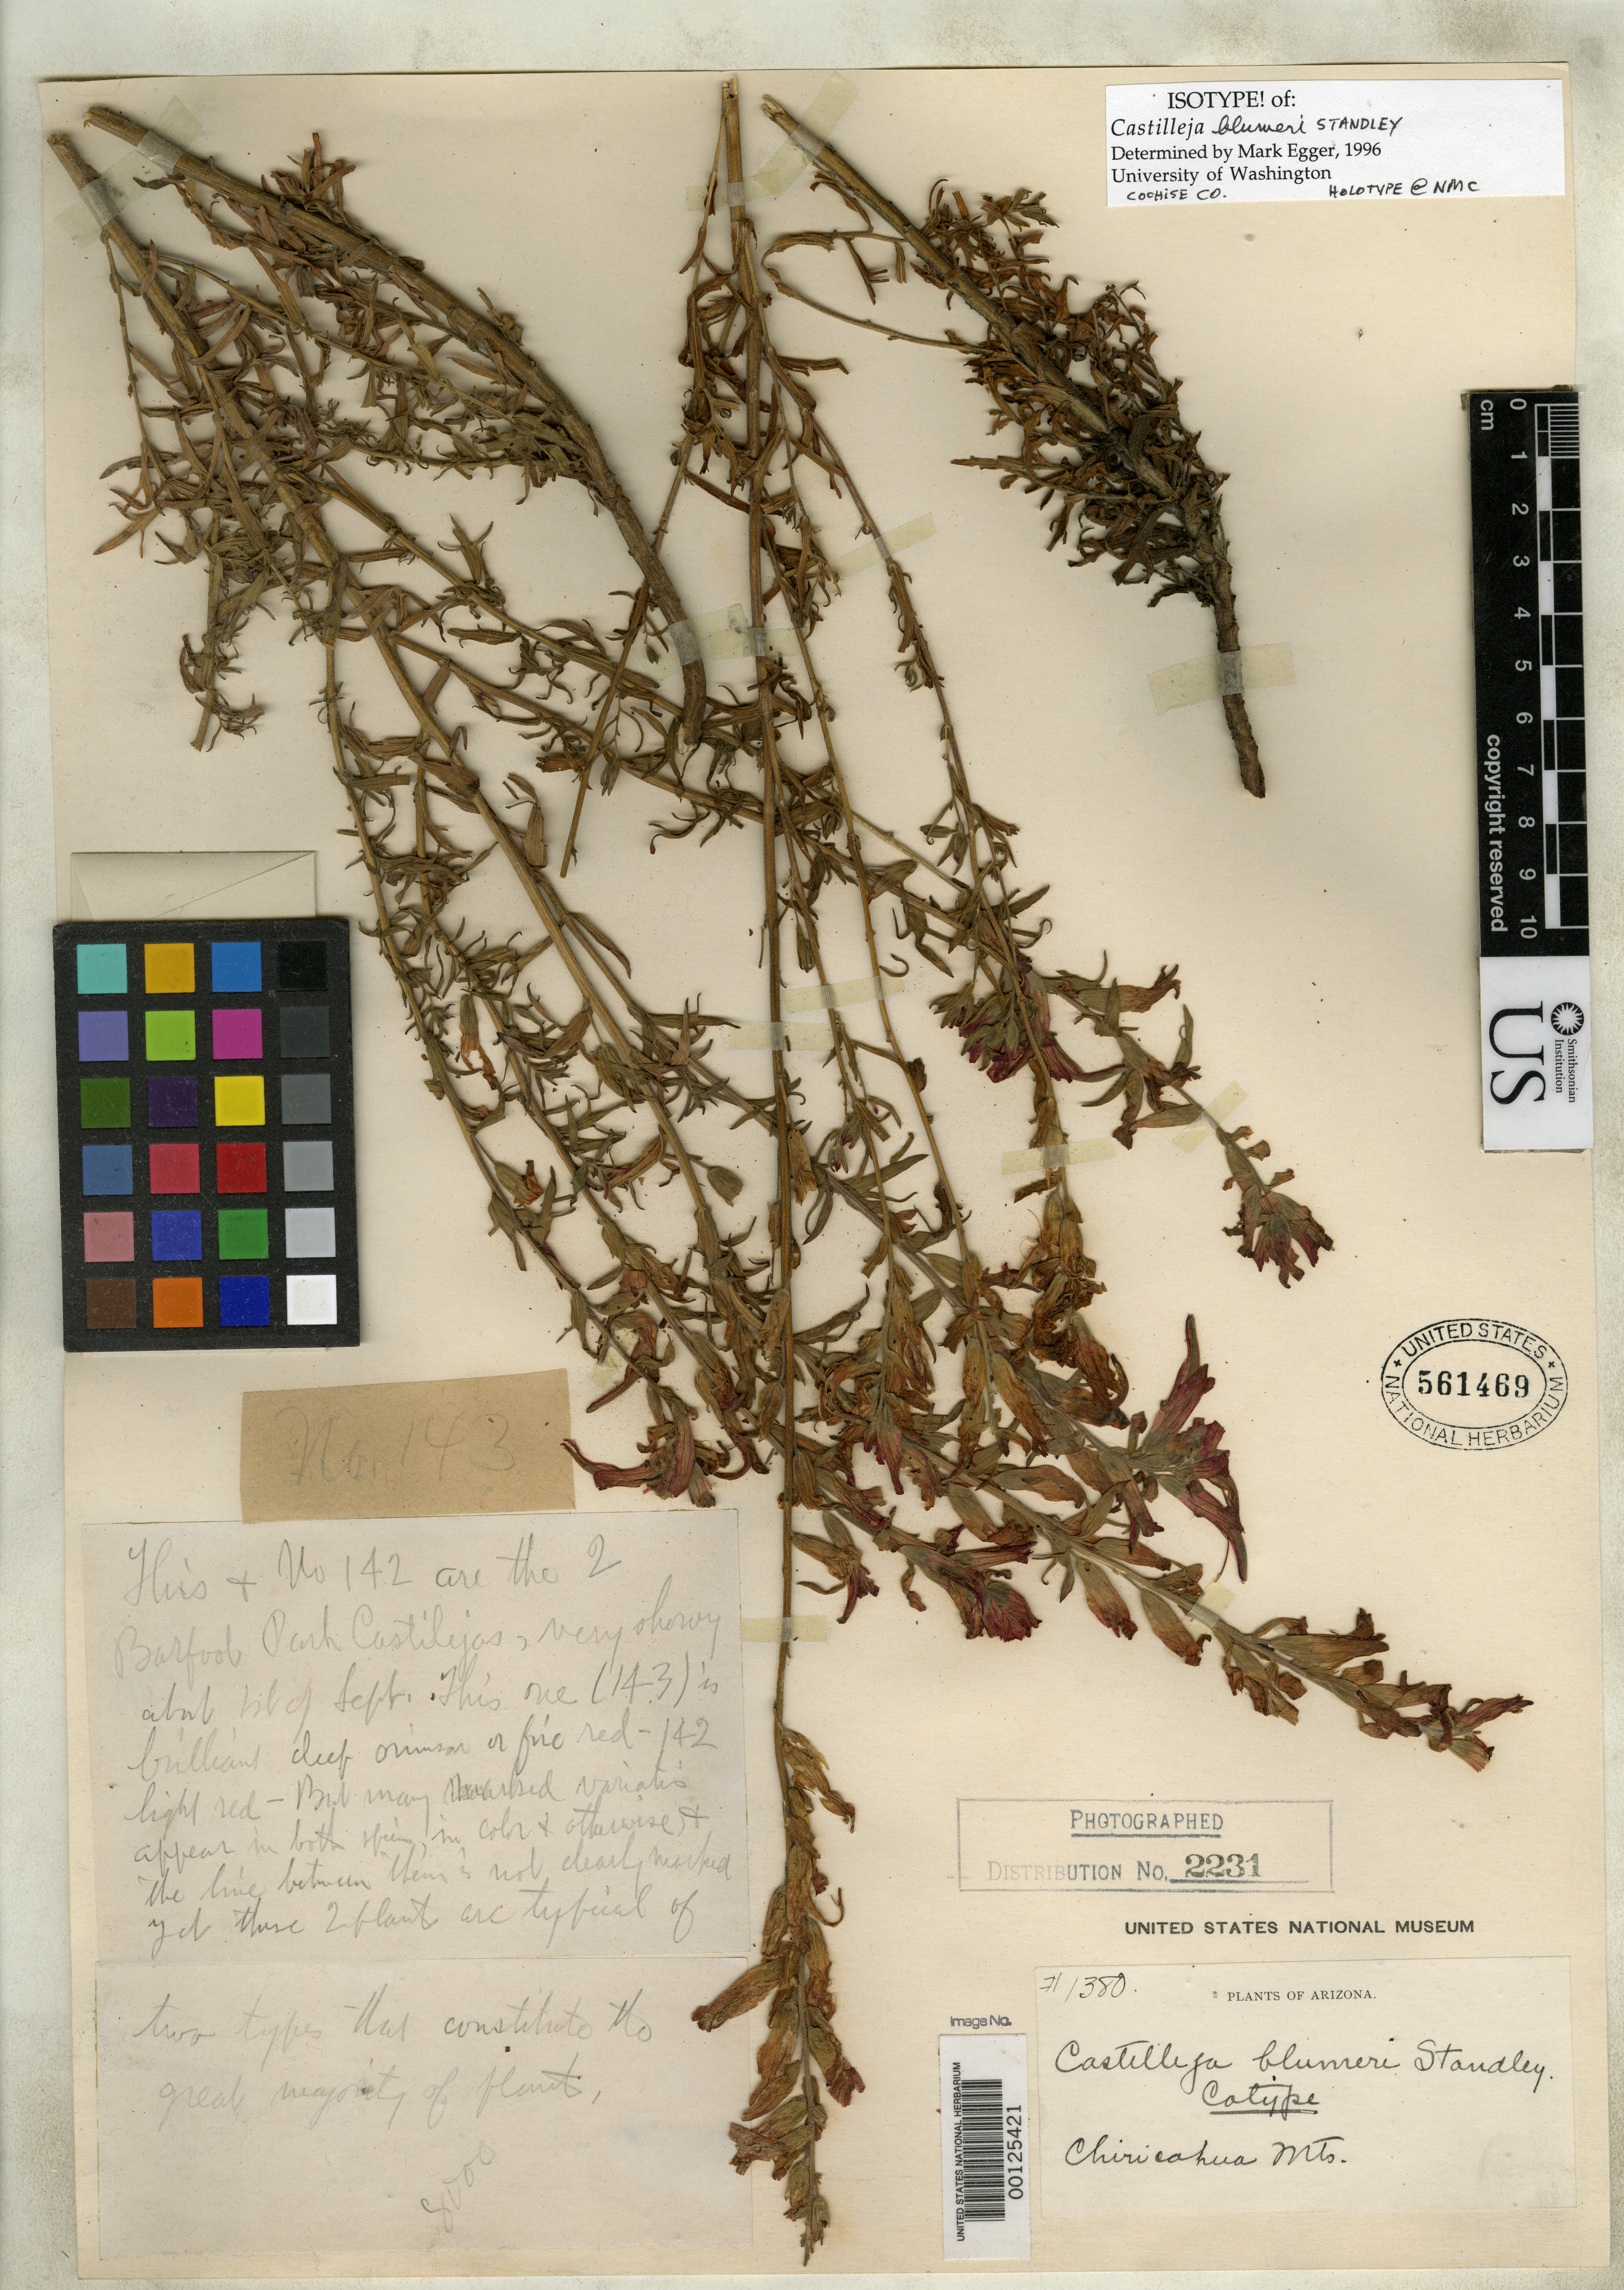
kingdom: Plantae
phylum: Tracheophyta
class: Magnoliopsida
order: Lamiales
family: Orobanchaceae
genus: Castilleja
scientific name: Castilleja blumeri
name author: Standl.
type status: Isotype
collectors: J. C. Blumer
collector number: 1380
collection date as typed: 15 Sep 1906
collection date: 1906-09-15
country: United States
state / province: Arizona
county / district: Cochise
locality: Chiracahua Mountains.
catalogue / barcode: US 561469